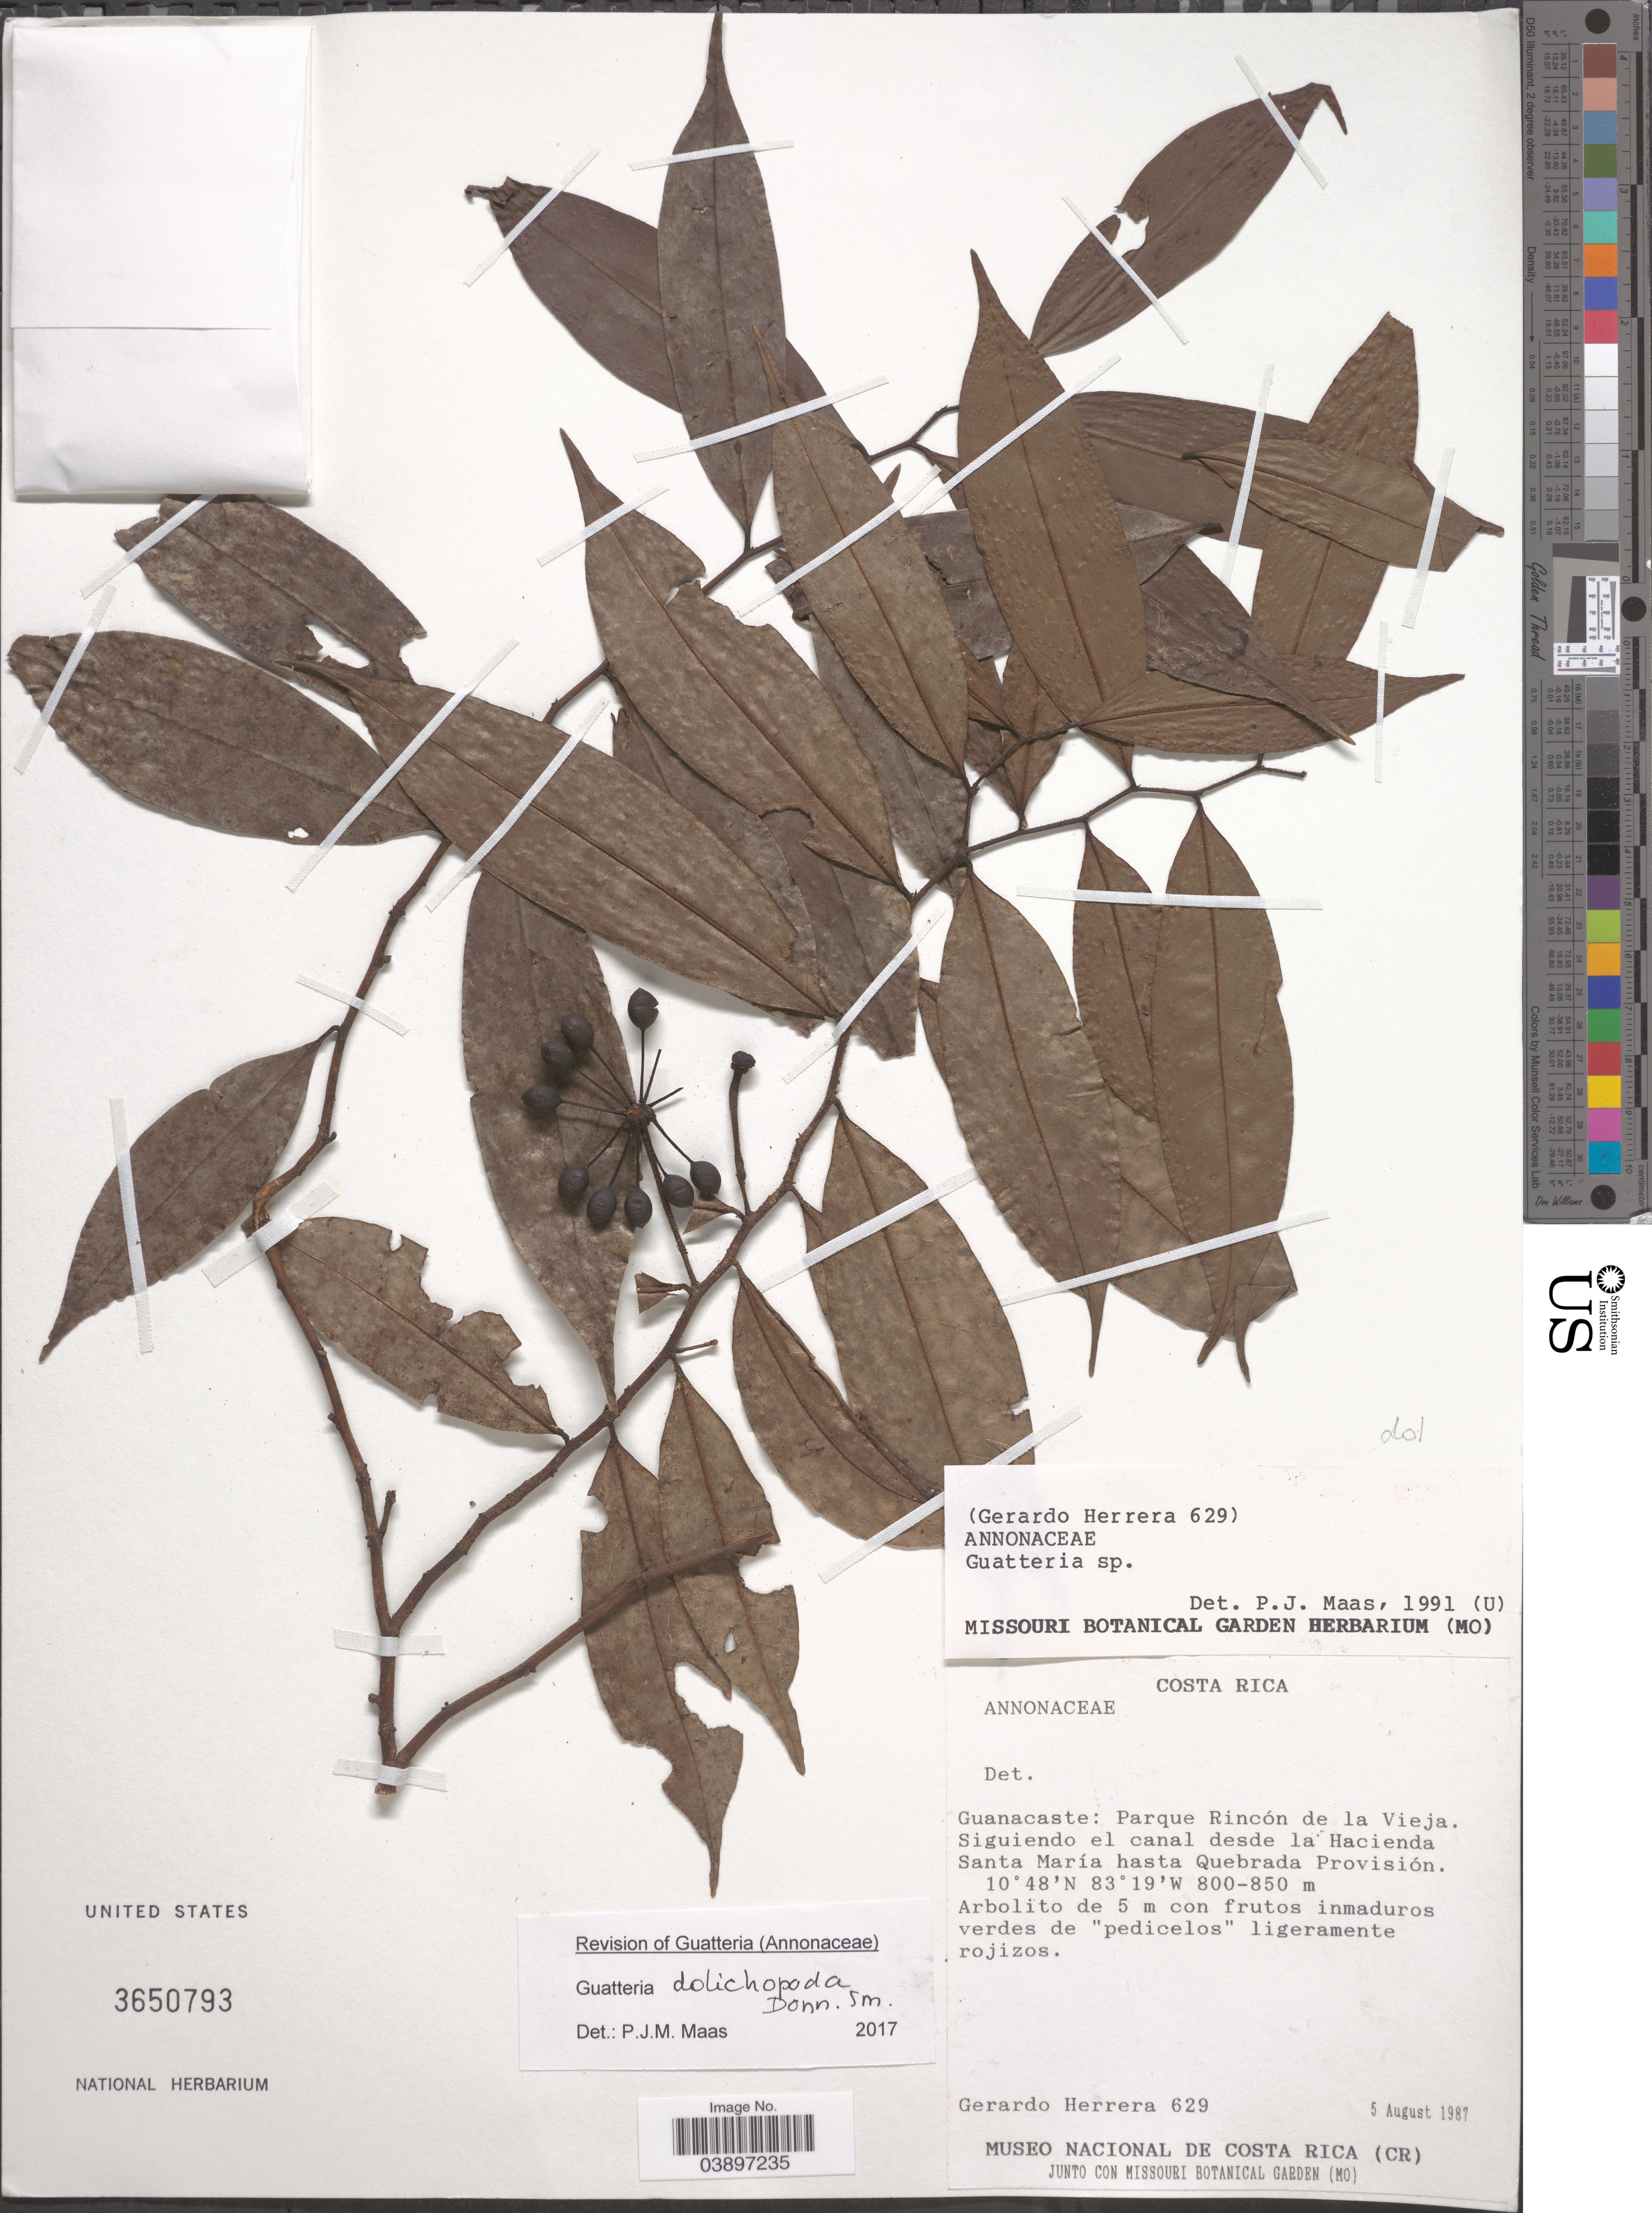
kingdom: Plantae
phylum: Tracheophyta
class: Magnoliopsida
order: Magnoliales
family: Annonaceae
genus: Guatteria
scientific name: Guatteria dolichopoda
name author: Donn. Sm.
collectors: G. Herrera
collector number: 629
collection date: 1987-08-05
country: Costa Rica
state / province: Guanacaste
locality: Parque Rincón de la Vieja. Siguiendo el canal desde la Hacienda Santa María hasta Quebrada Provisión.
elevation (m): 800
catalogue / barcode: US 3650793